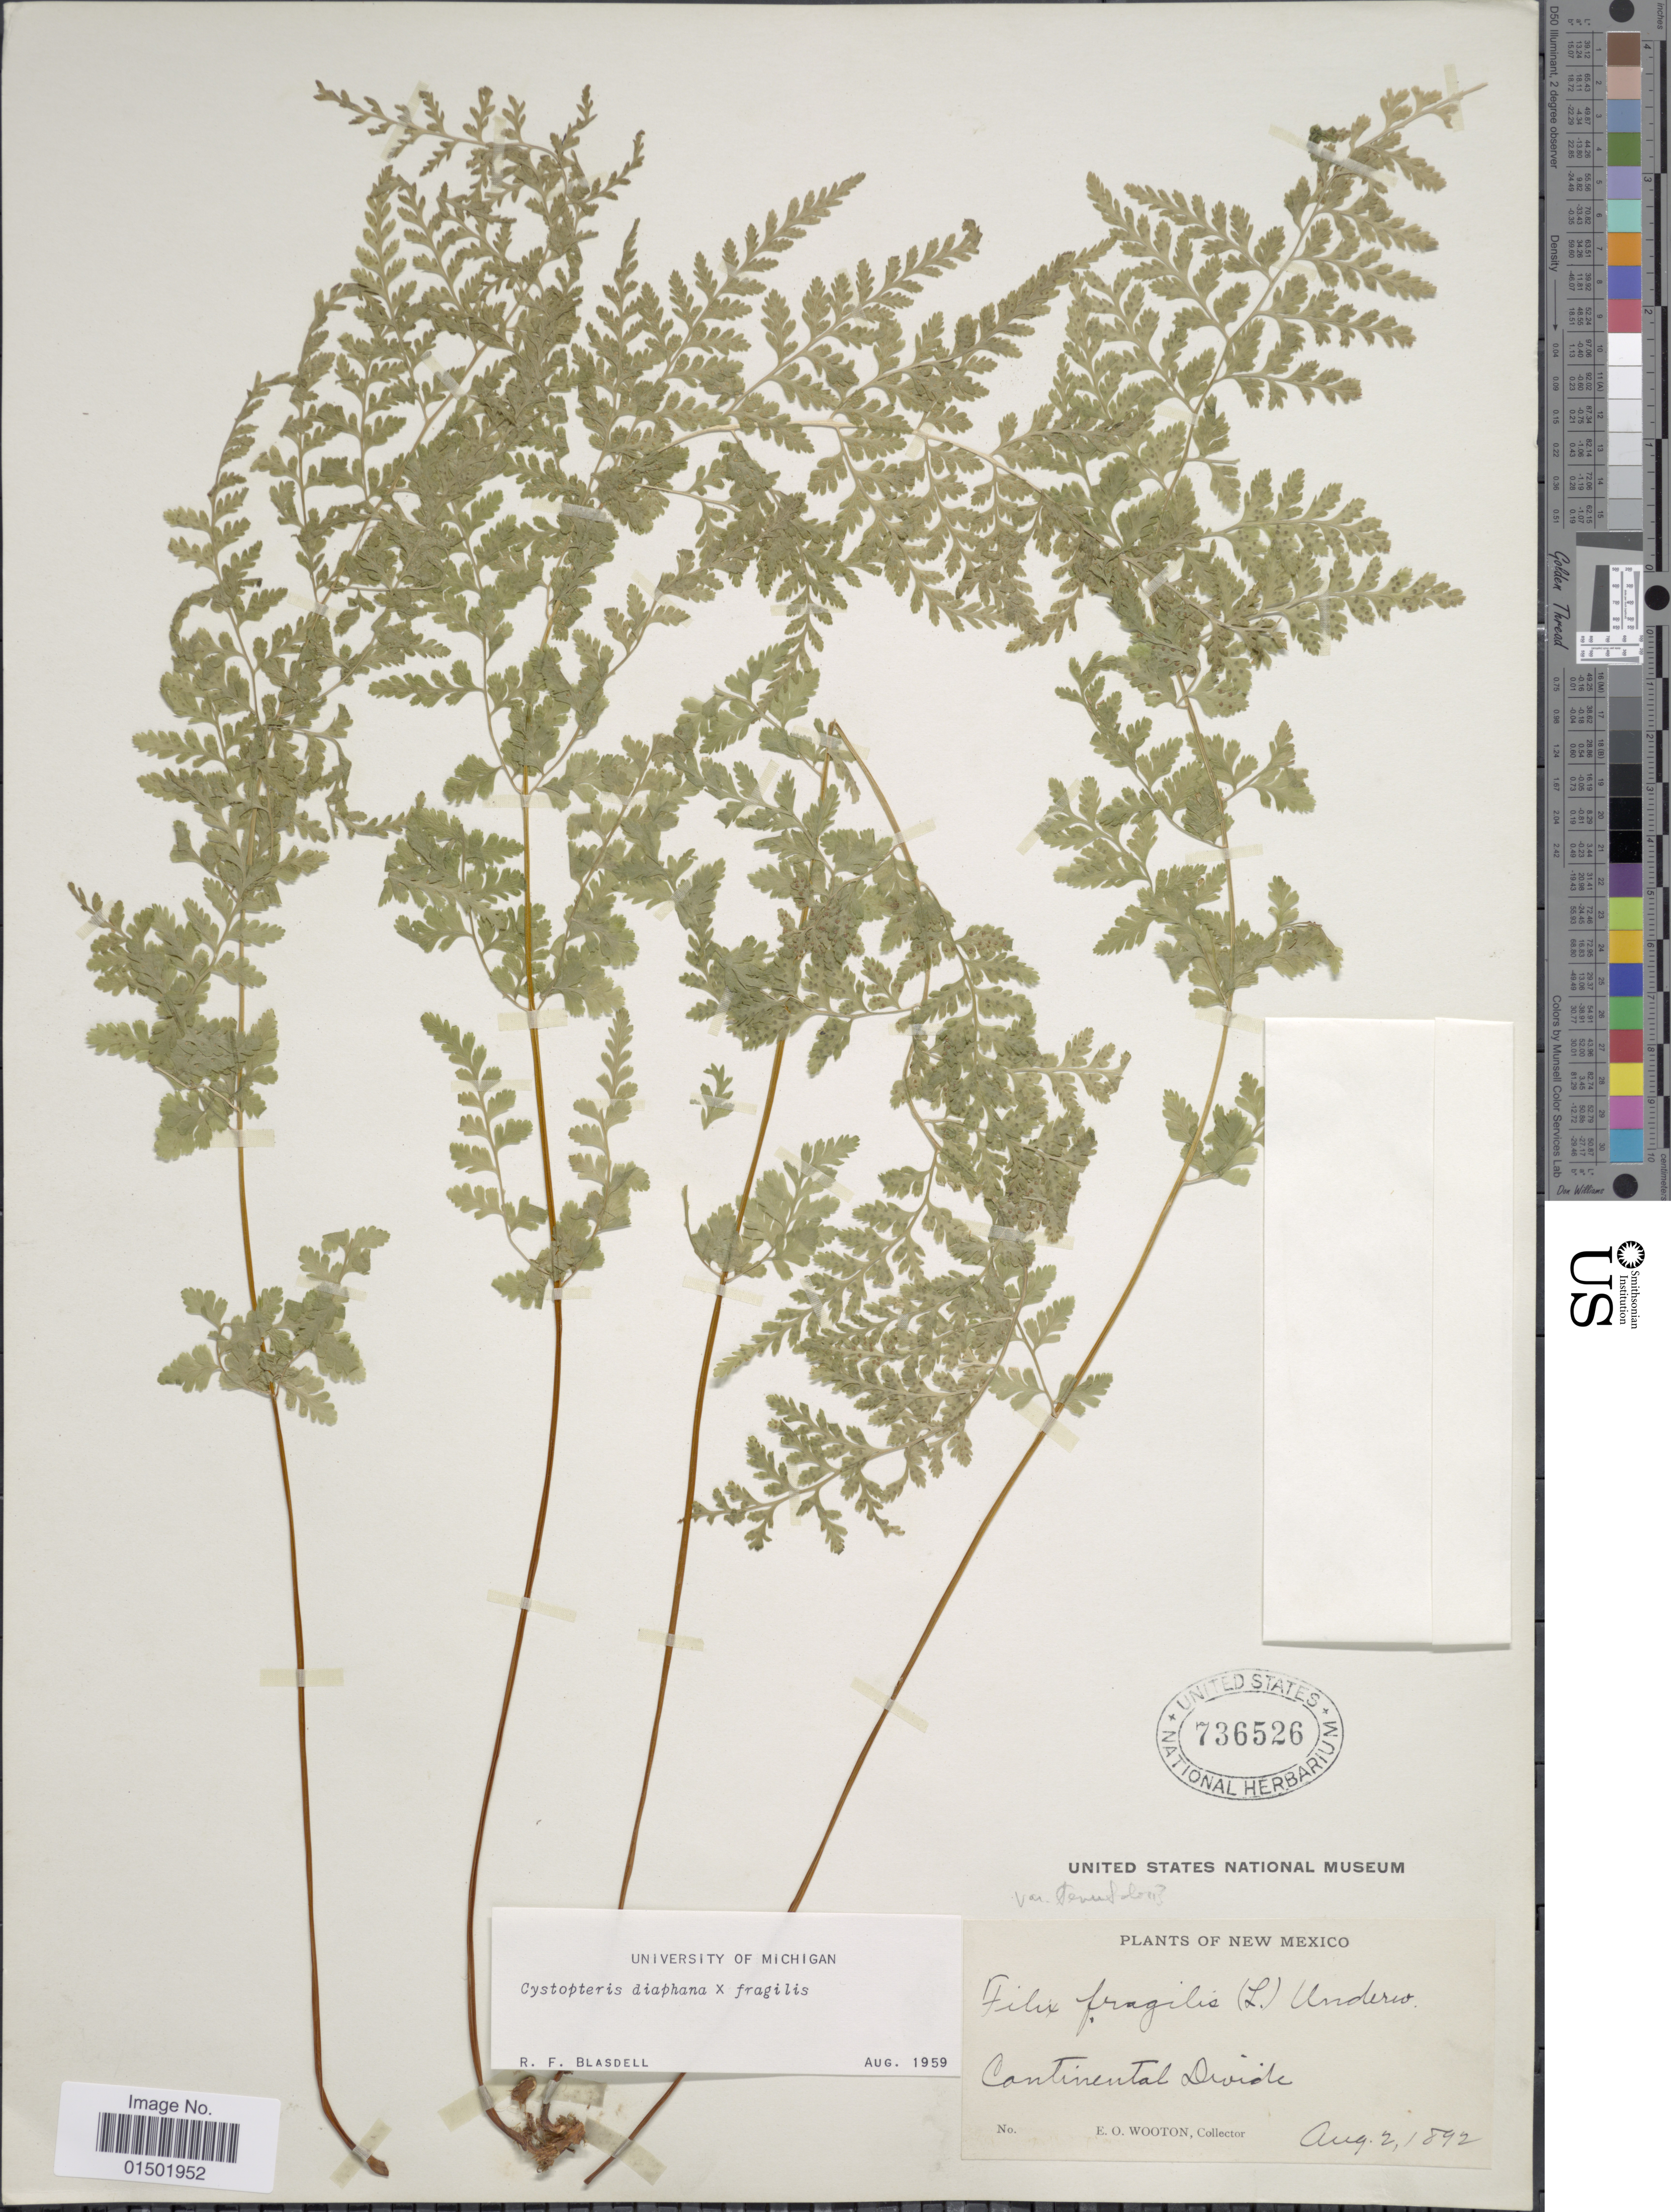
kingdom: Plantae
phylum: Tracheophyta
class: Polypodiopsida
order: Polypodiales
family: Cystopteridaceae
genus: Cystopteris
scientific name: Cystopteris fragilis var. tenuifolia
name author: (Clute) M. Broun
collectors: E. O. Wooton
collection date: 1892-08-02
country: United States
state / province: New Mexico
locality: Continental Divide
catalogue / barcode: US 736526